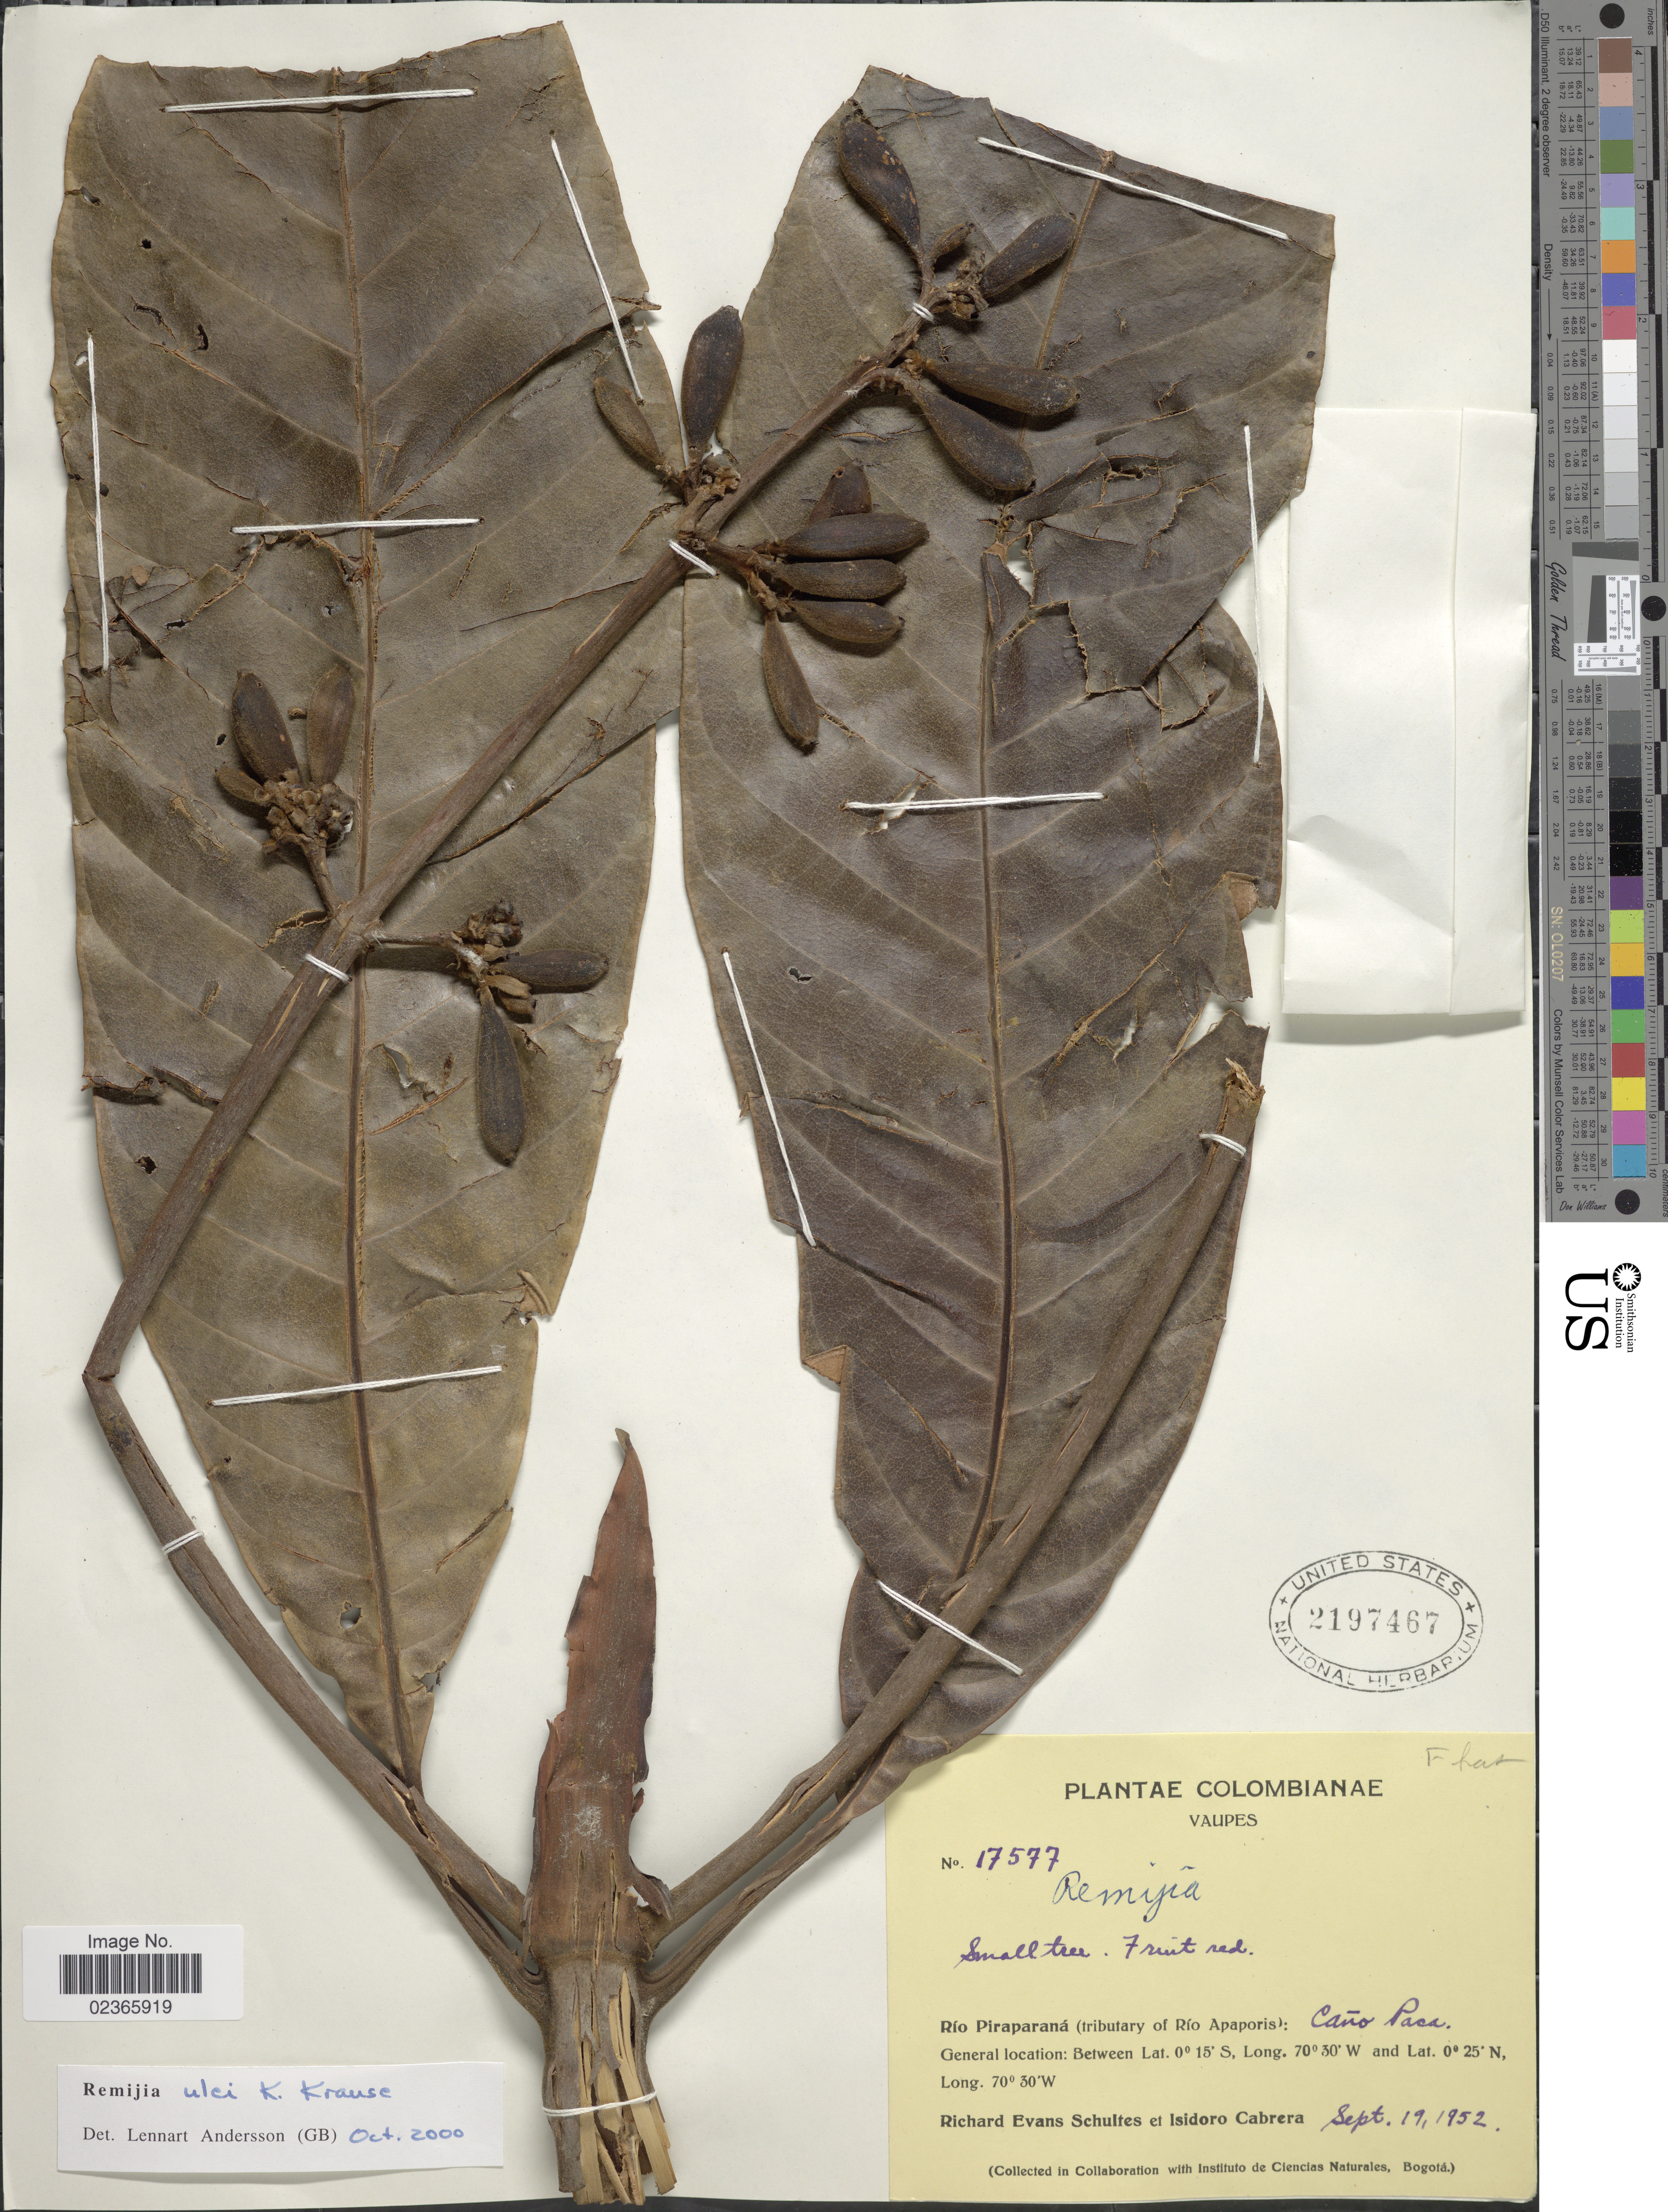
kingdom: Plantae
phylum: Tracheophyta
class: Magnoliopsida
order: Gentianales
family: Rubiaceae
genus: Remijia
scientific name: Remijia ulei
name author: K. Krause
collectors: R. E. Schultes & I. Cabrera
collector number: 17577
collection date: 1952-09-19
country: Colombia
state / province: Vaupés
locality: Rio Piraparana (tributary of Rio Apaporis) Cano Paca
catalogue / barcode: US 2197467